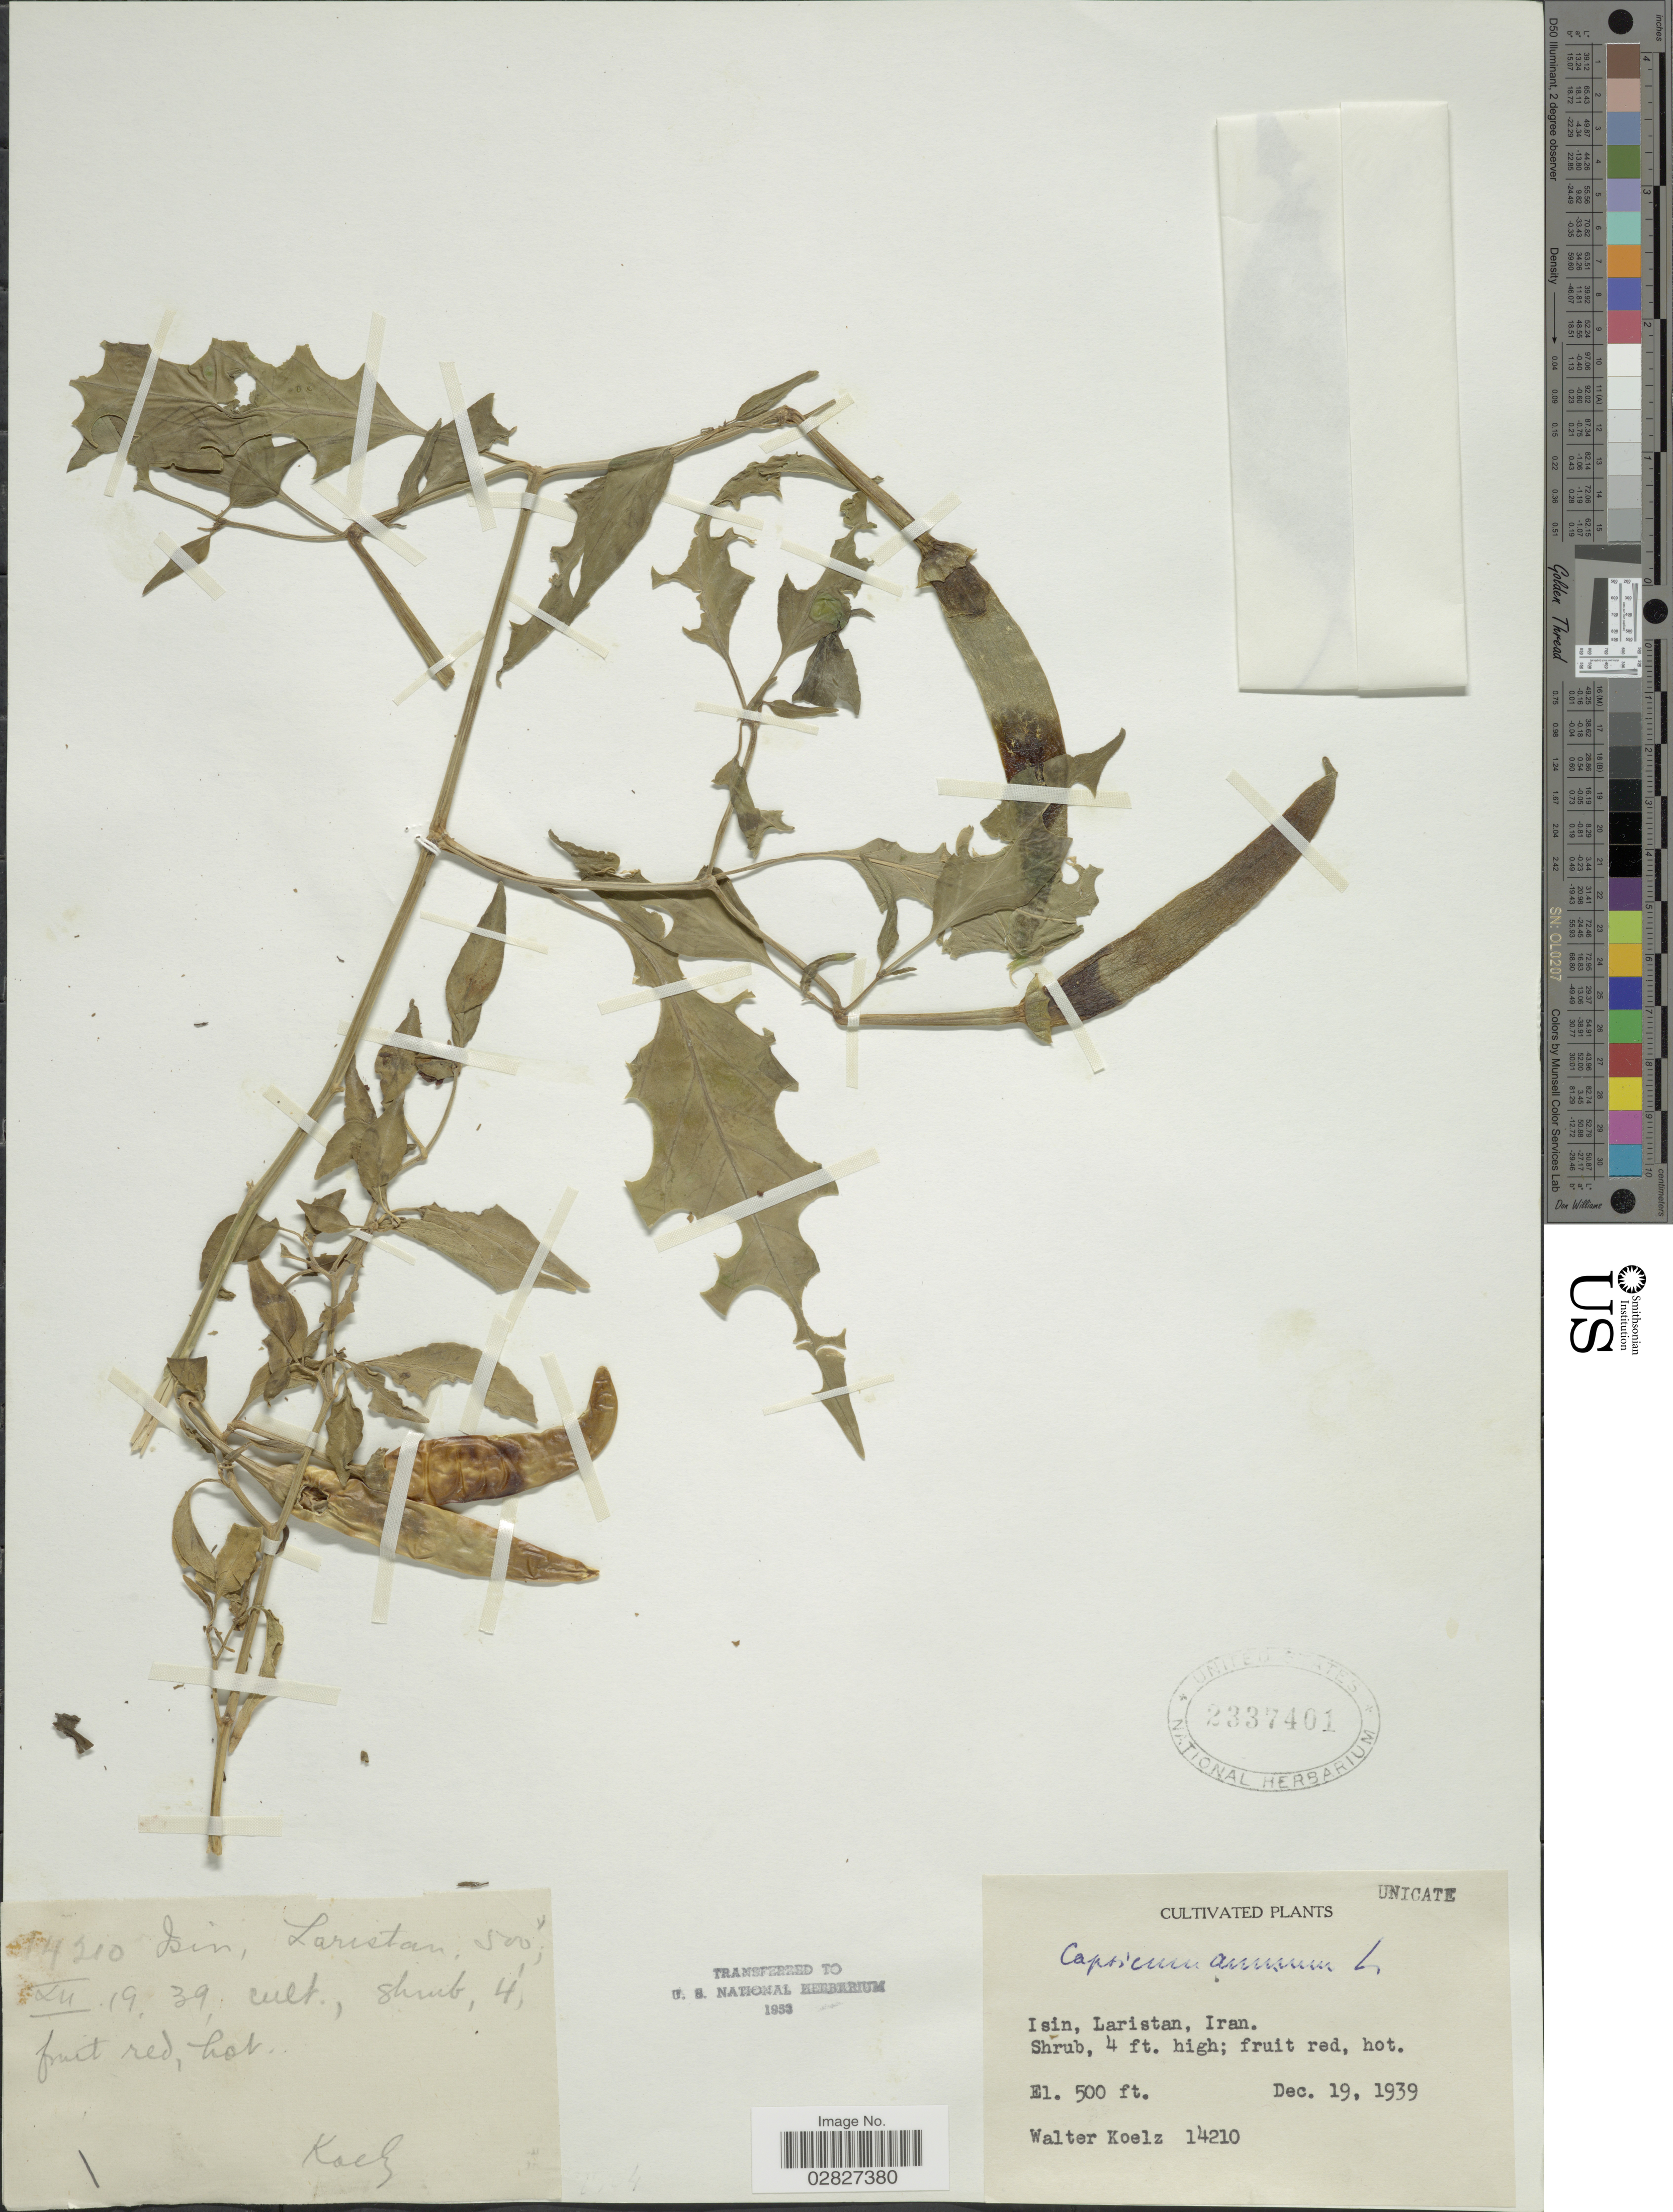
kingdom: Plantae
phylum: Tracheophyta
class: Magnoliopsida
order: Solanales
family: Solanaceae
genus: Capsicum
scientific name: Capsicum annuum 'Habanero'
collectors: W. N. Koelz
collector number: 14210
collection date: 1939-12-19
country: Iran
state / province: Hormozgan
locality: Isin, Laristan.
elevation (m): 152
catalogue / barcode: US 2337401